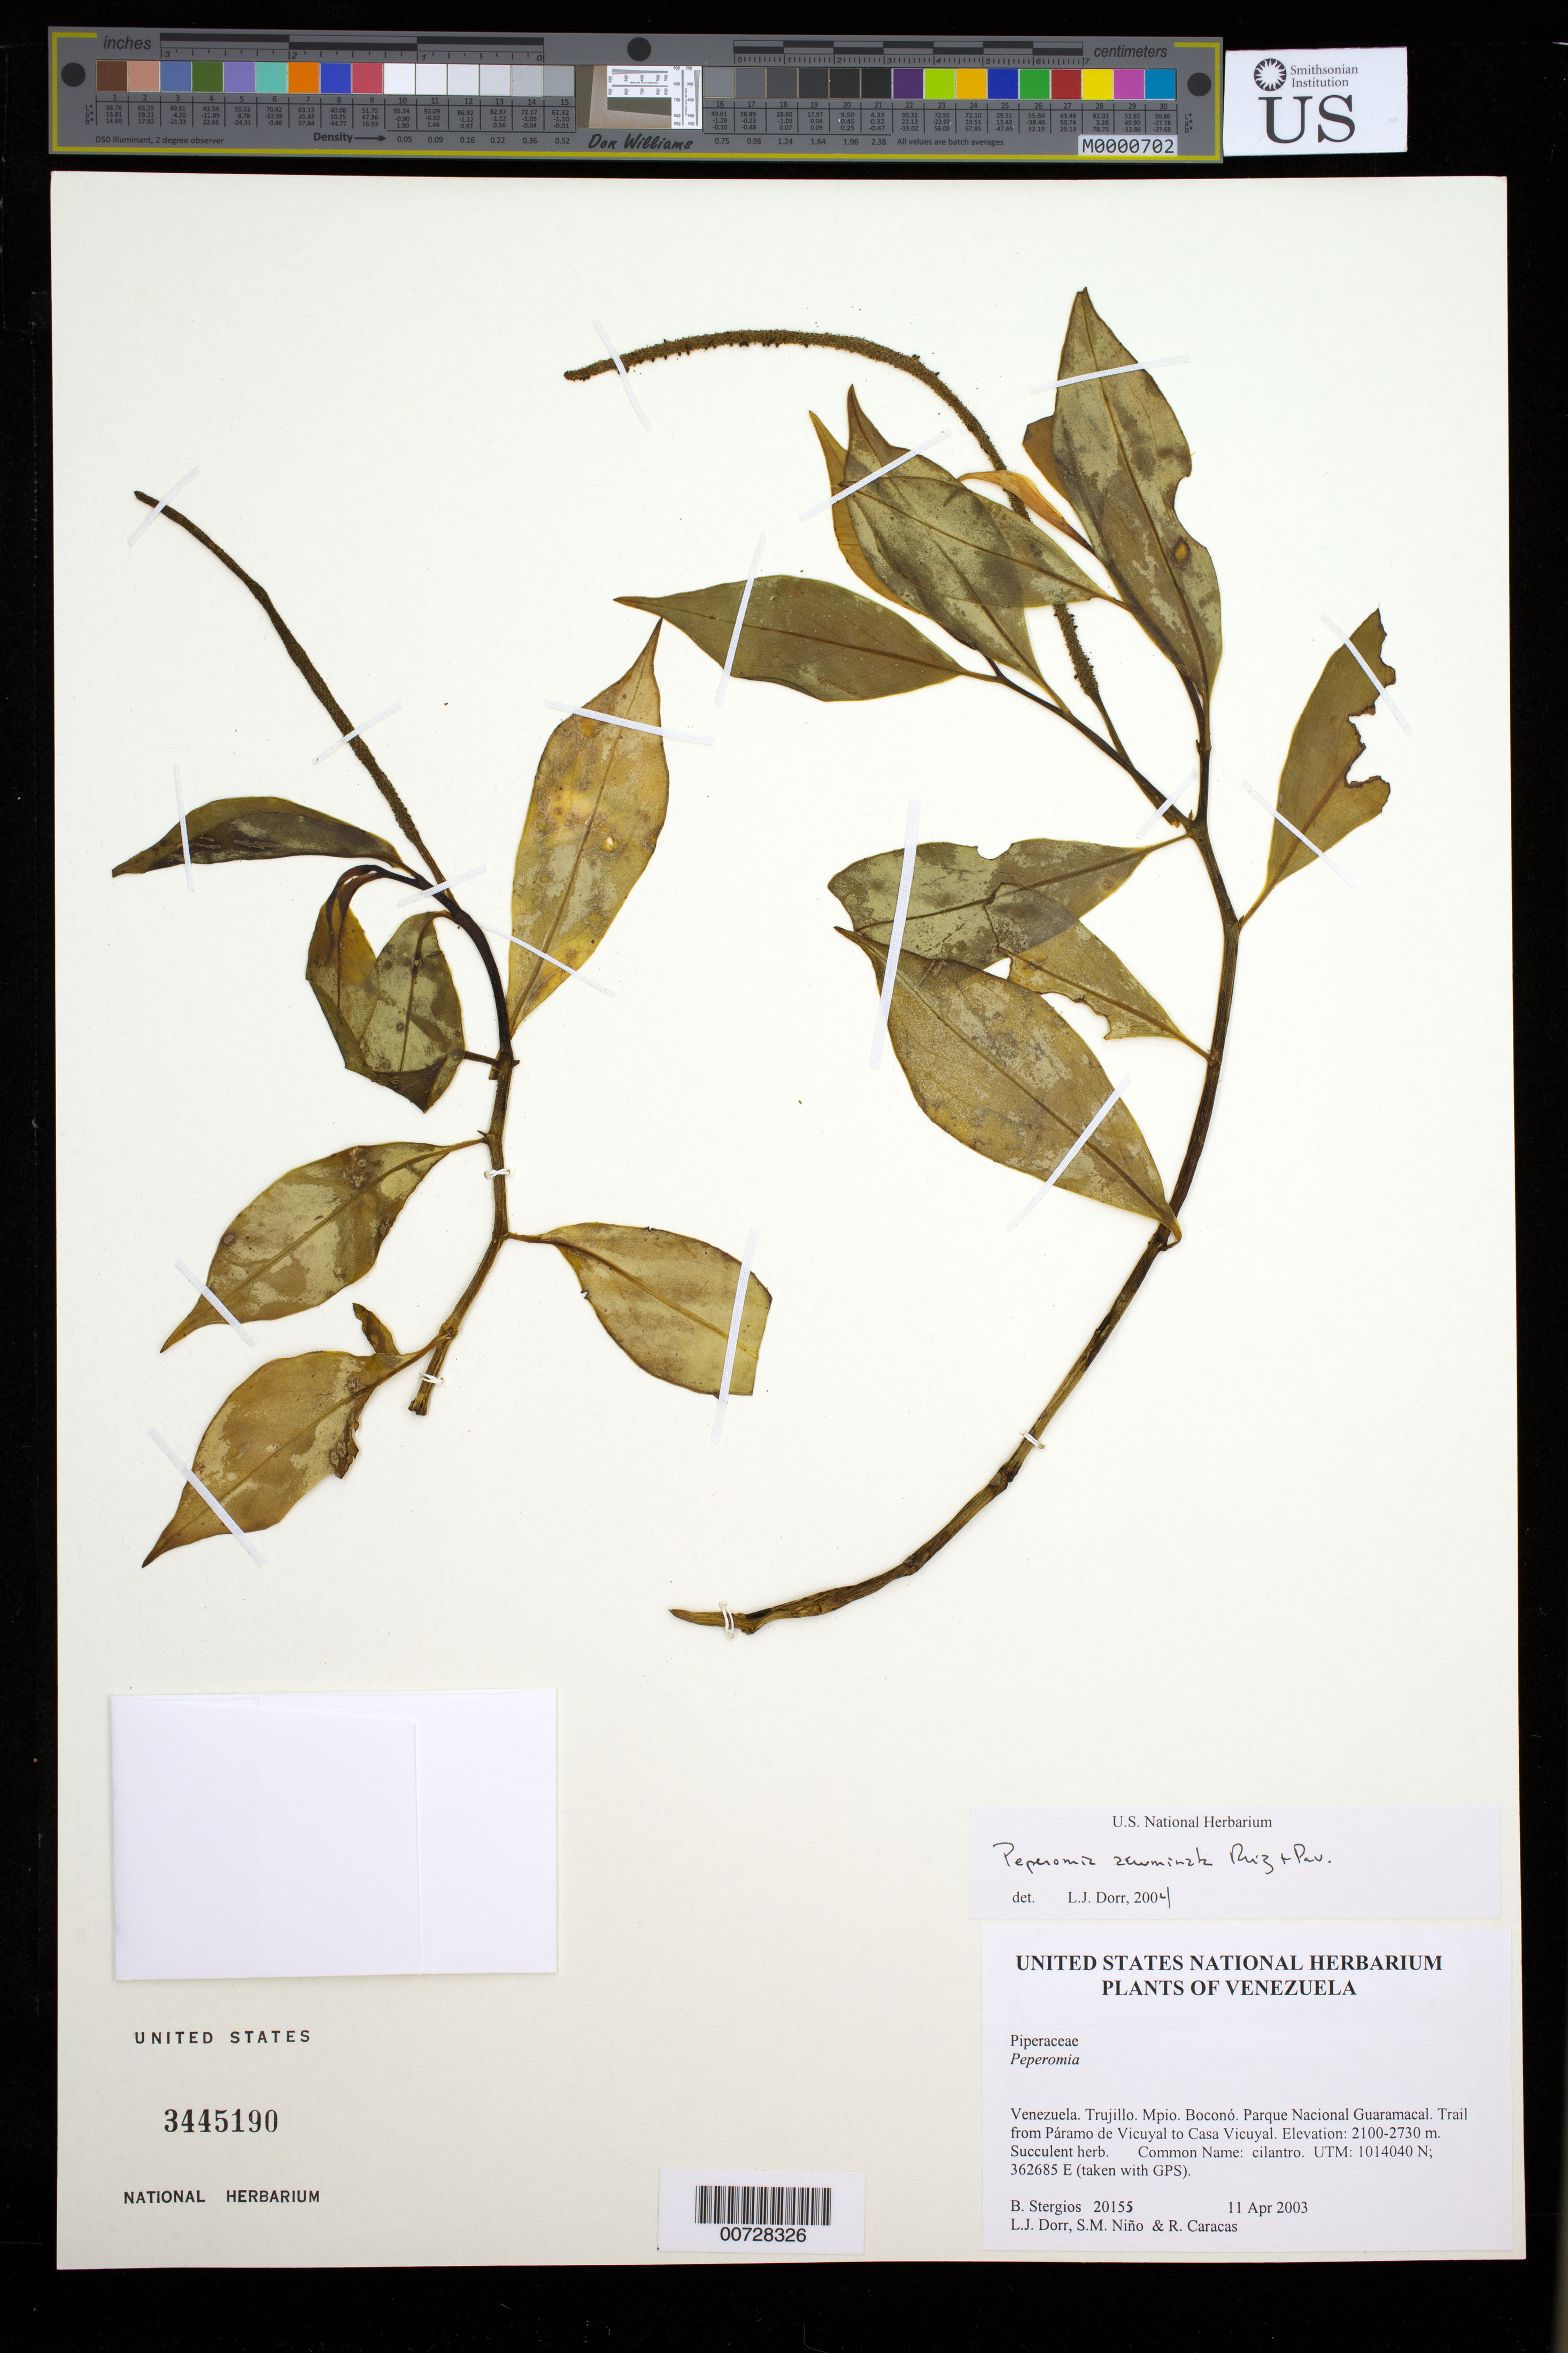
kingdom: Plantae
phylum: Tracheophyta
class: Magnoliopsida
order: Piperales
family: Piperaceae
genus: Peperomia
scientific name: Peperomia acuminata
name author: Ruiz & Pav.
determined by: Dorr, L. J., (BOT), Smithsonian Institution - National Museum of Natural History (UNITED STATES)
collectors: B. G. Stergios, L. J. Dorr, S. M. Niño & R. Caracas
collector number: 20155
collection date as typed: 11 Apr 2003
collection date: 2003-04-11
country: Venezuela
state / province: Trujillo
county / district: Boconó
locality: Parque Nacional Guaramacal. Trail from Páramo de Vicuyal to Casa Vicuyal.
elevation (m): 2100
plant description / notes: PORT, US; Common name: cilantro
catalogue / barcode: US 3445190